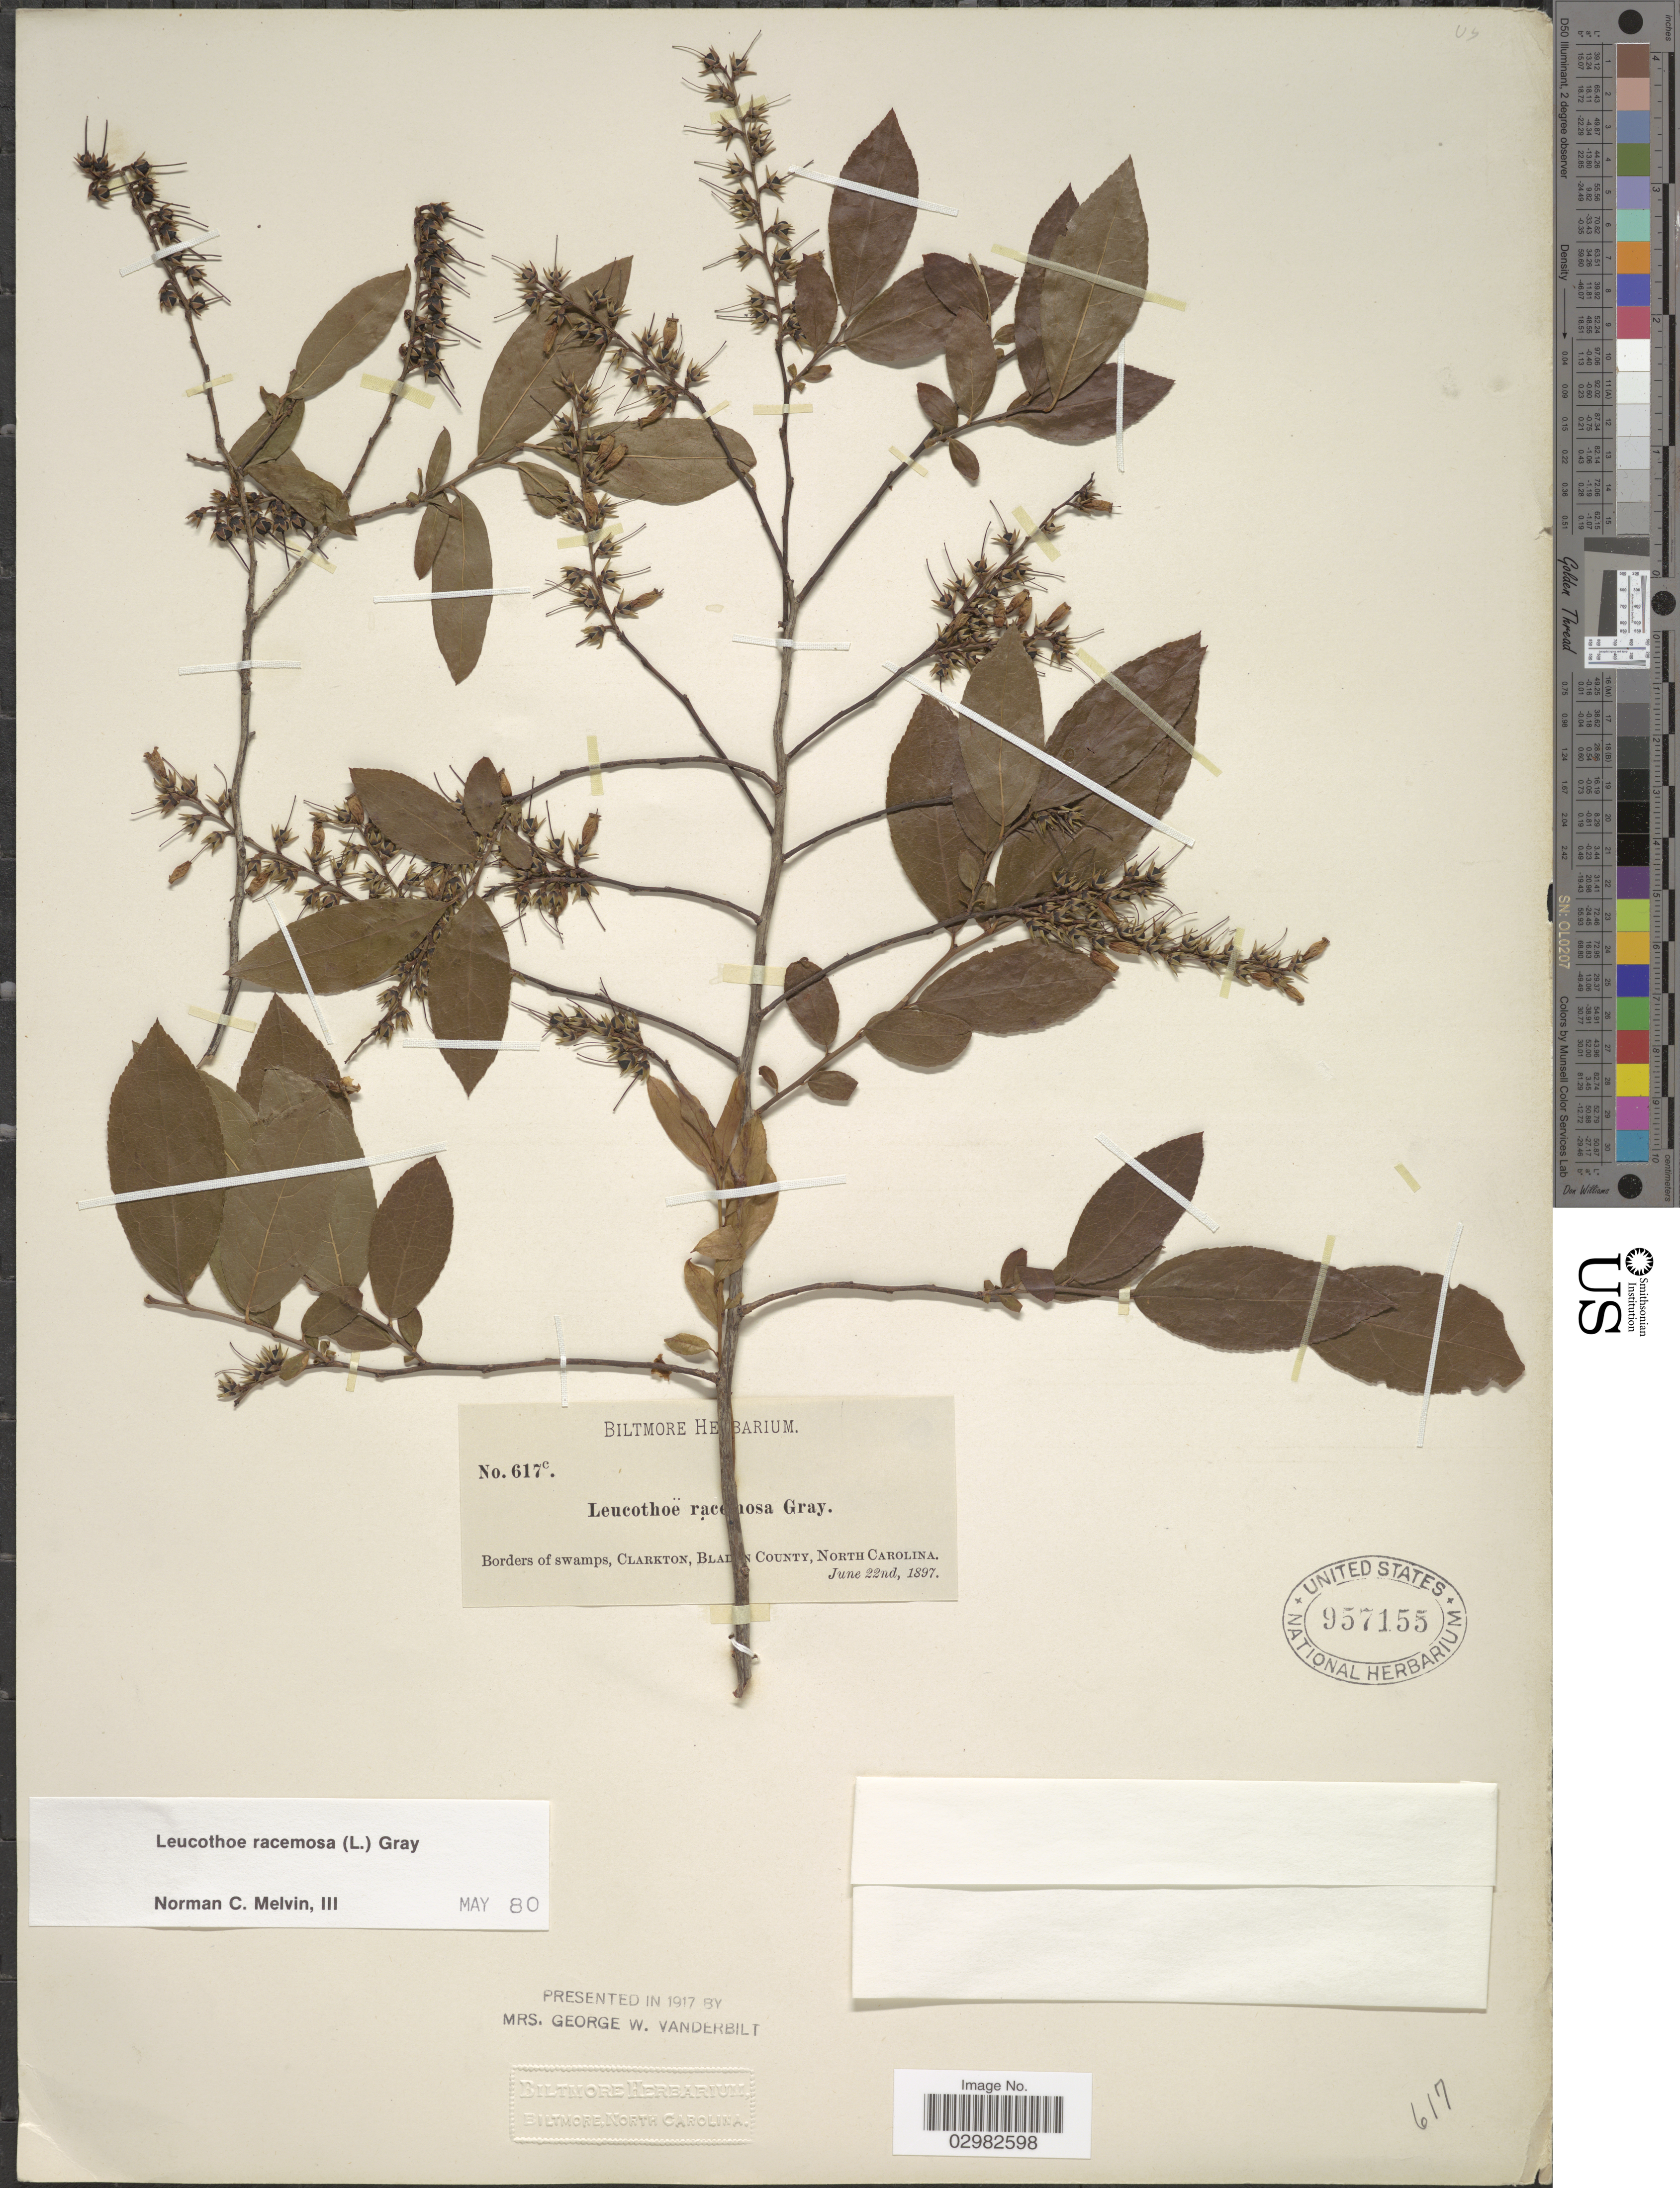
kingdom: Plantae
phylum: Tracheophyta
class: Magnoliopsida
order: Ericales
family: Ericaceae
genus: Leucothoe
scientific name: Leucothoë racemosa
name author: (L.) A. Gray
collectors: ex herb. Biltmore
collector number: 617c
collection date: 1897-06-22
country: United States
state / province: North Carolina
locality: Borders of swamps, Clarkton, Bladen County.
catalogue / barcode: US 957155